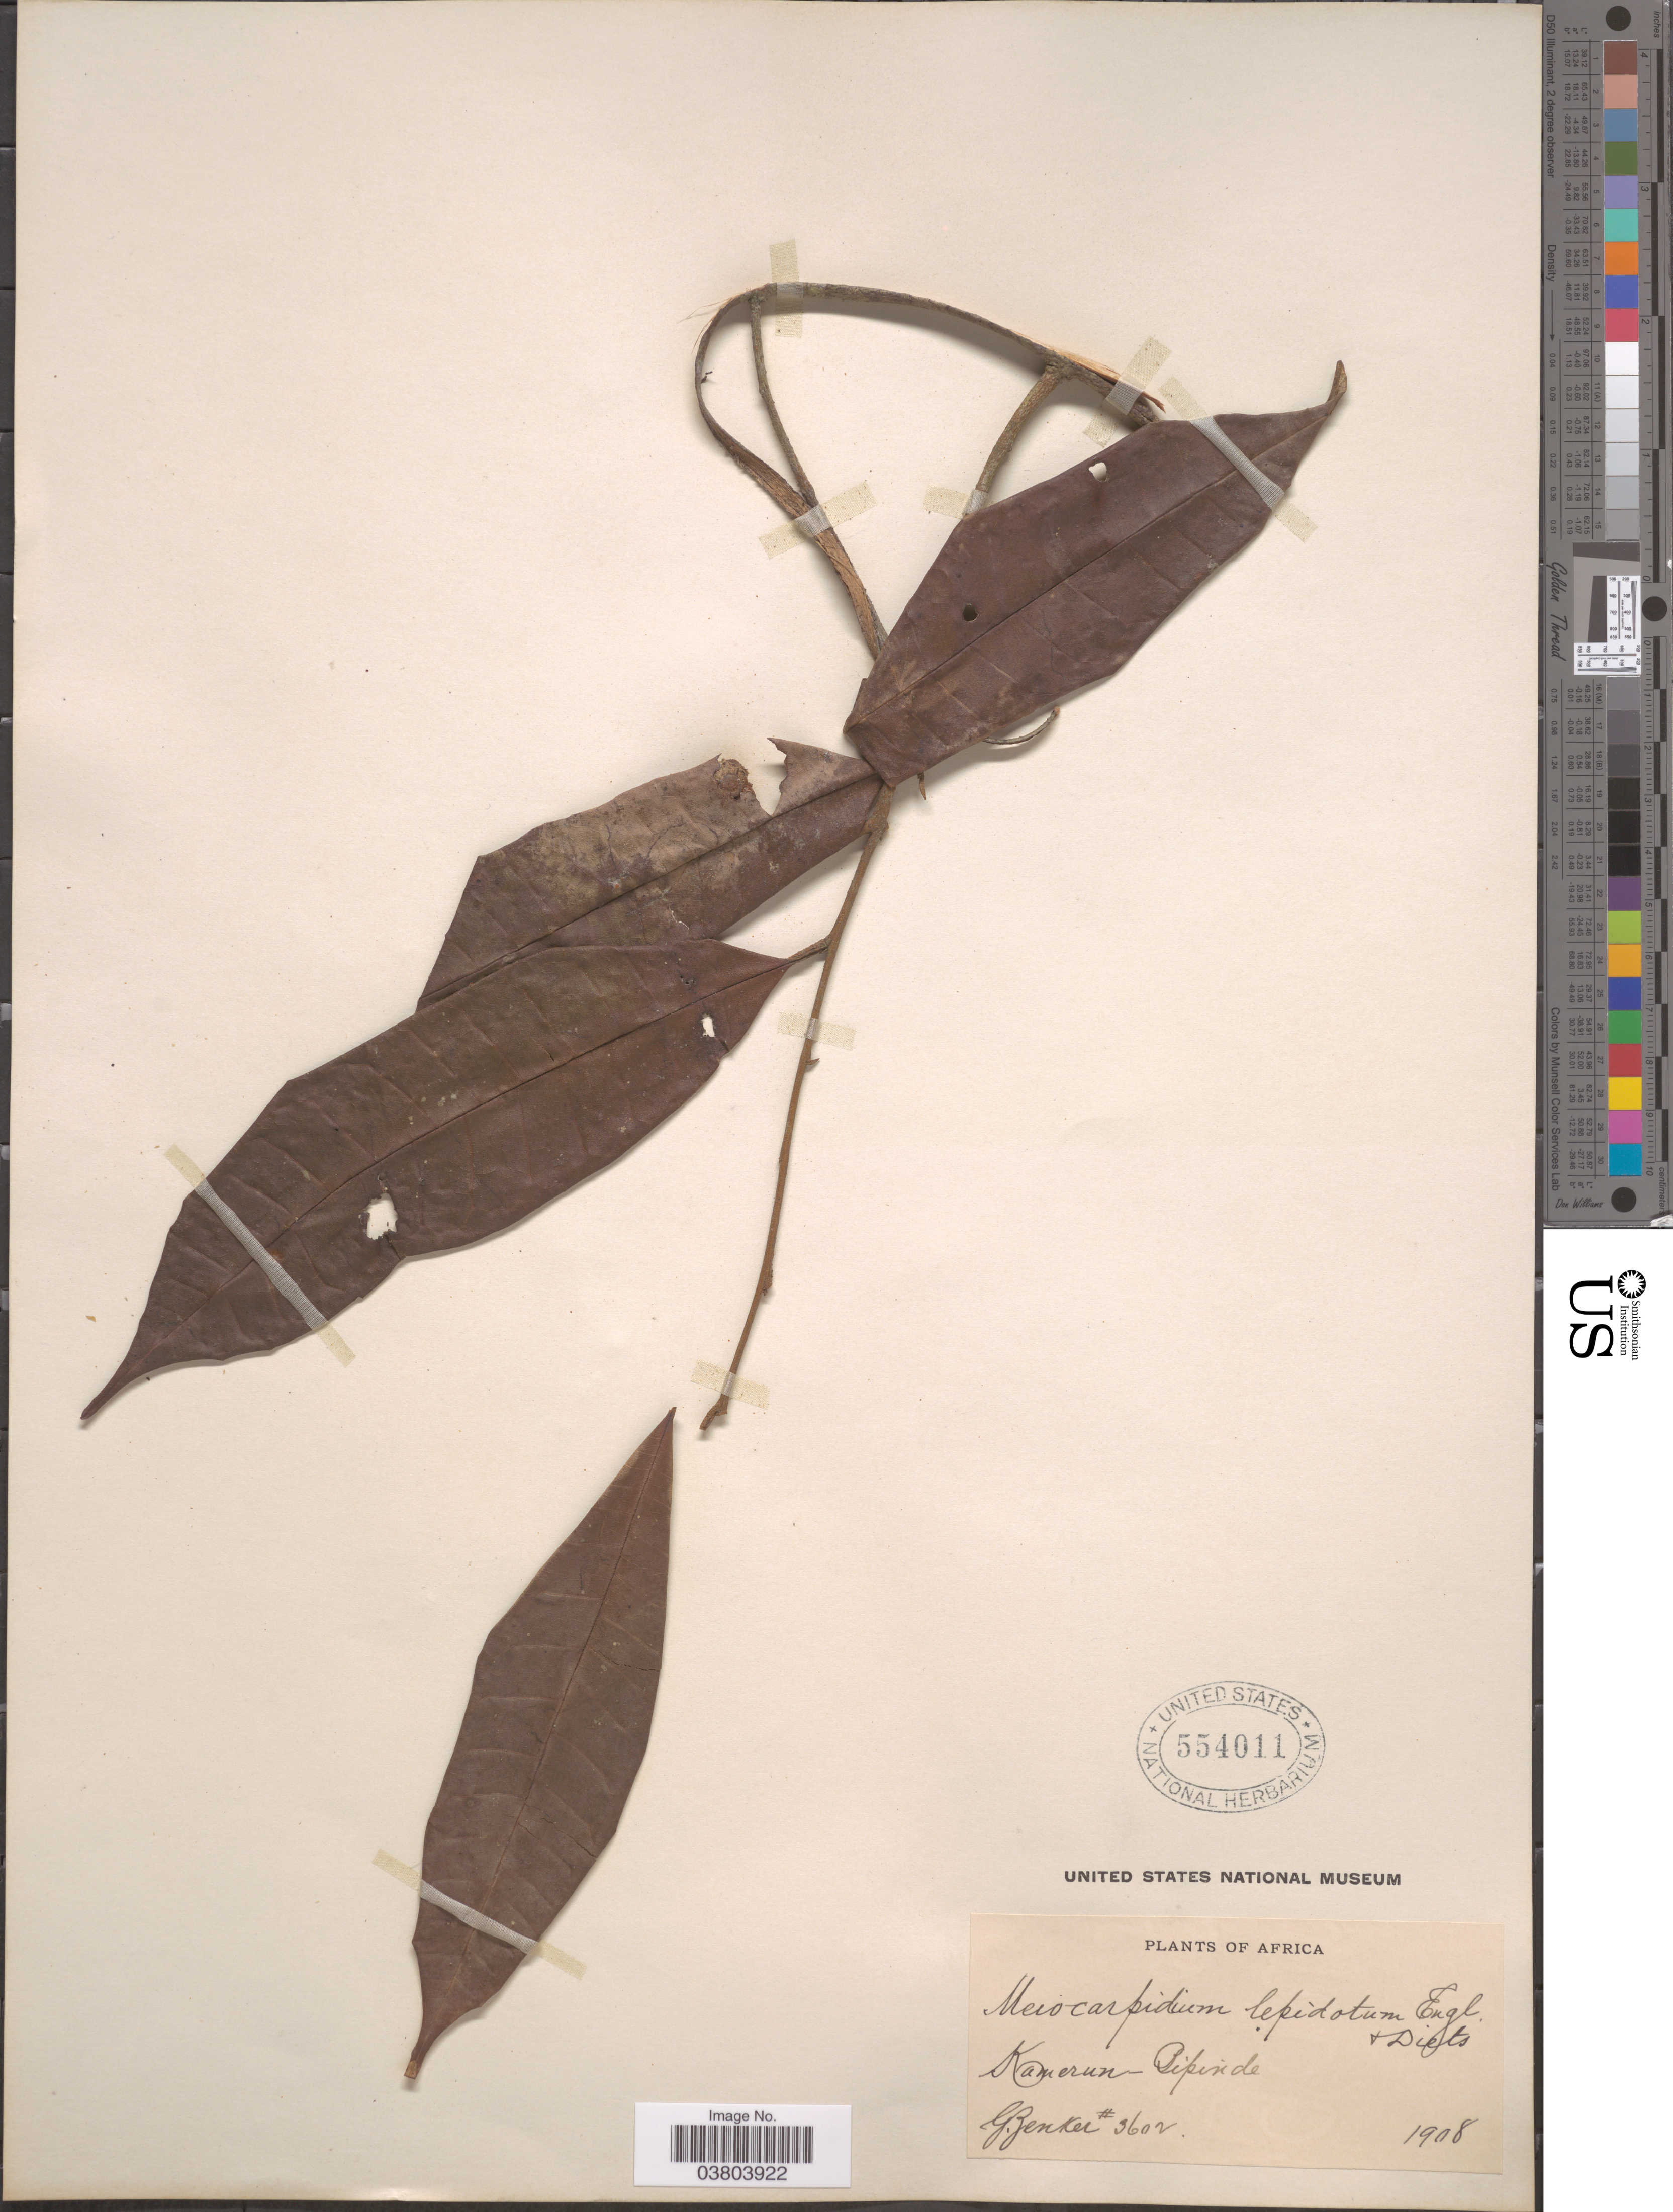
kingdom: Plantae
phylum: Tracheophyta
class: Magnoliopsida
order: Magnoliales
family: Annonaceae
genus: Meiocarpidium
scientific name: Meiocarpidium lepidotum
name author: Engl. & Diels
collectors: G. A. Zenker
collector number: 3602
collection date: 1908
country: Cameroon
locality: Bipinde.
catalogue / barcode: US 554011